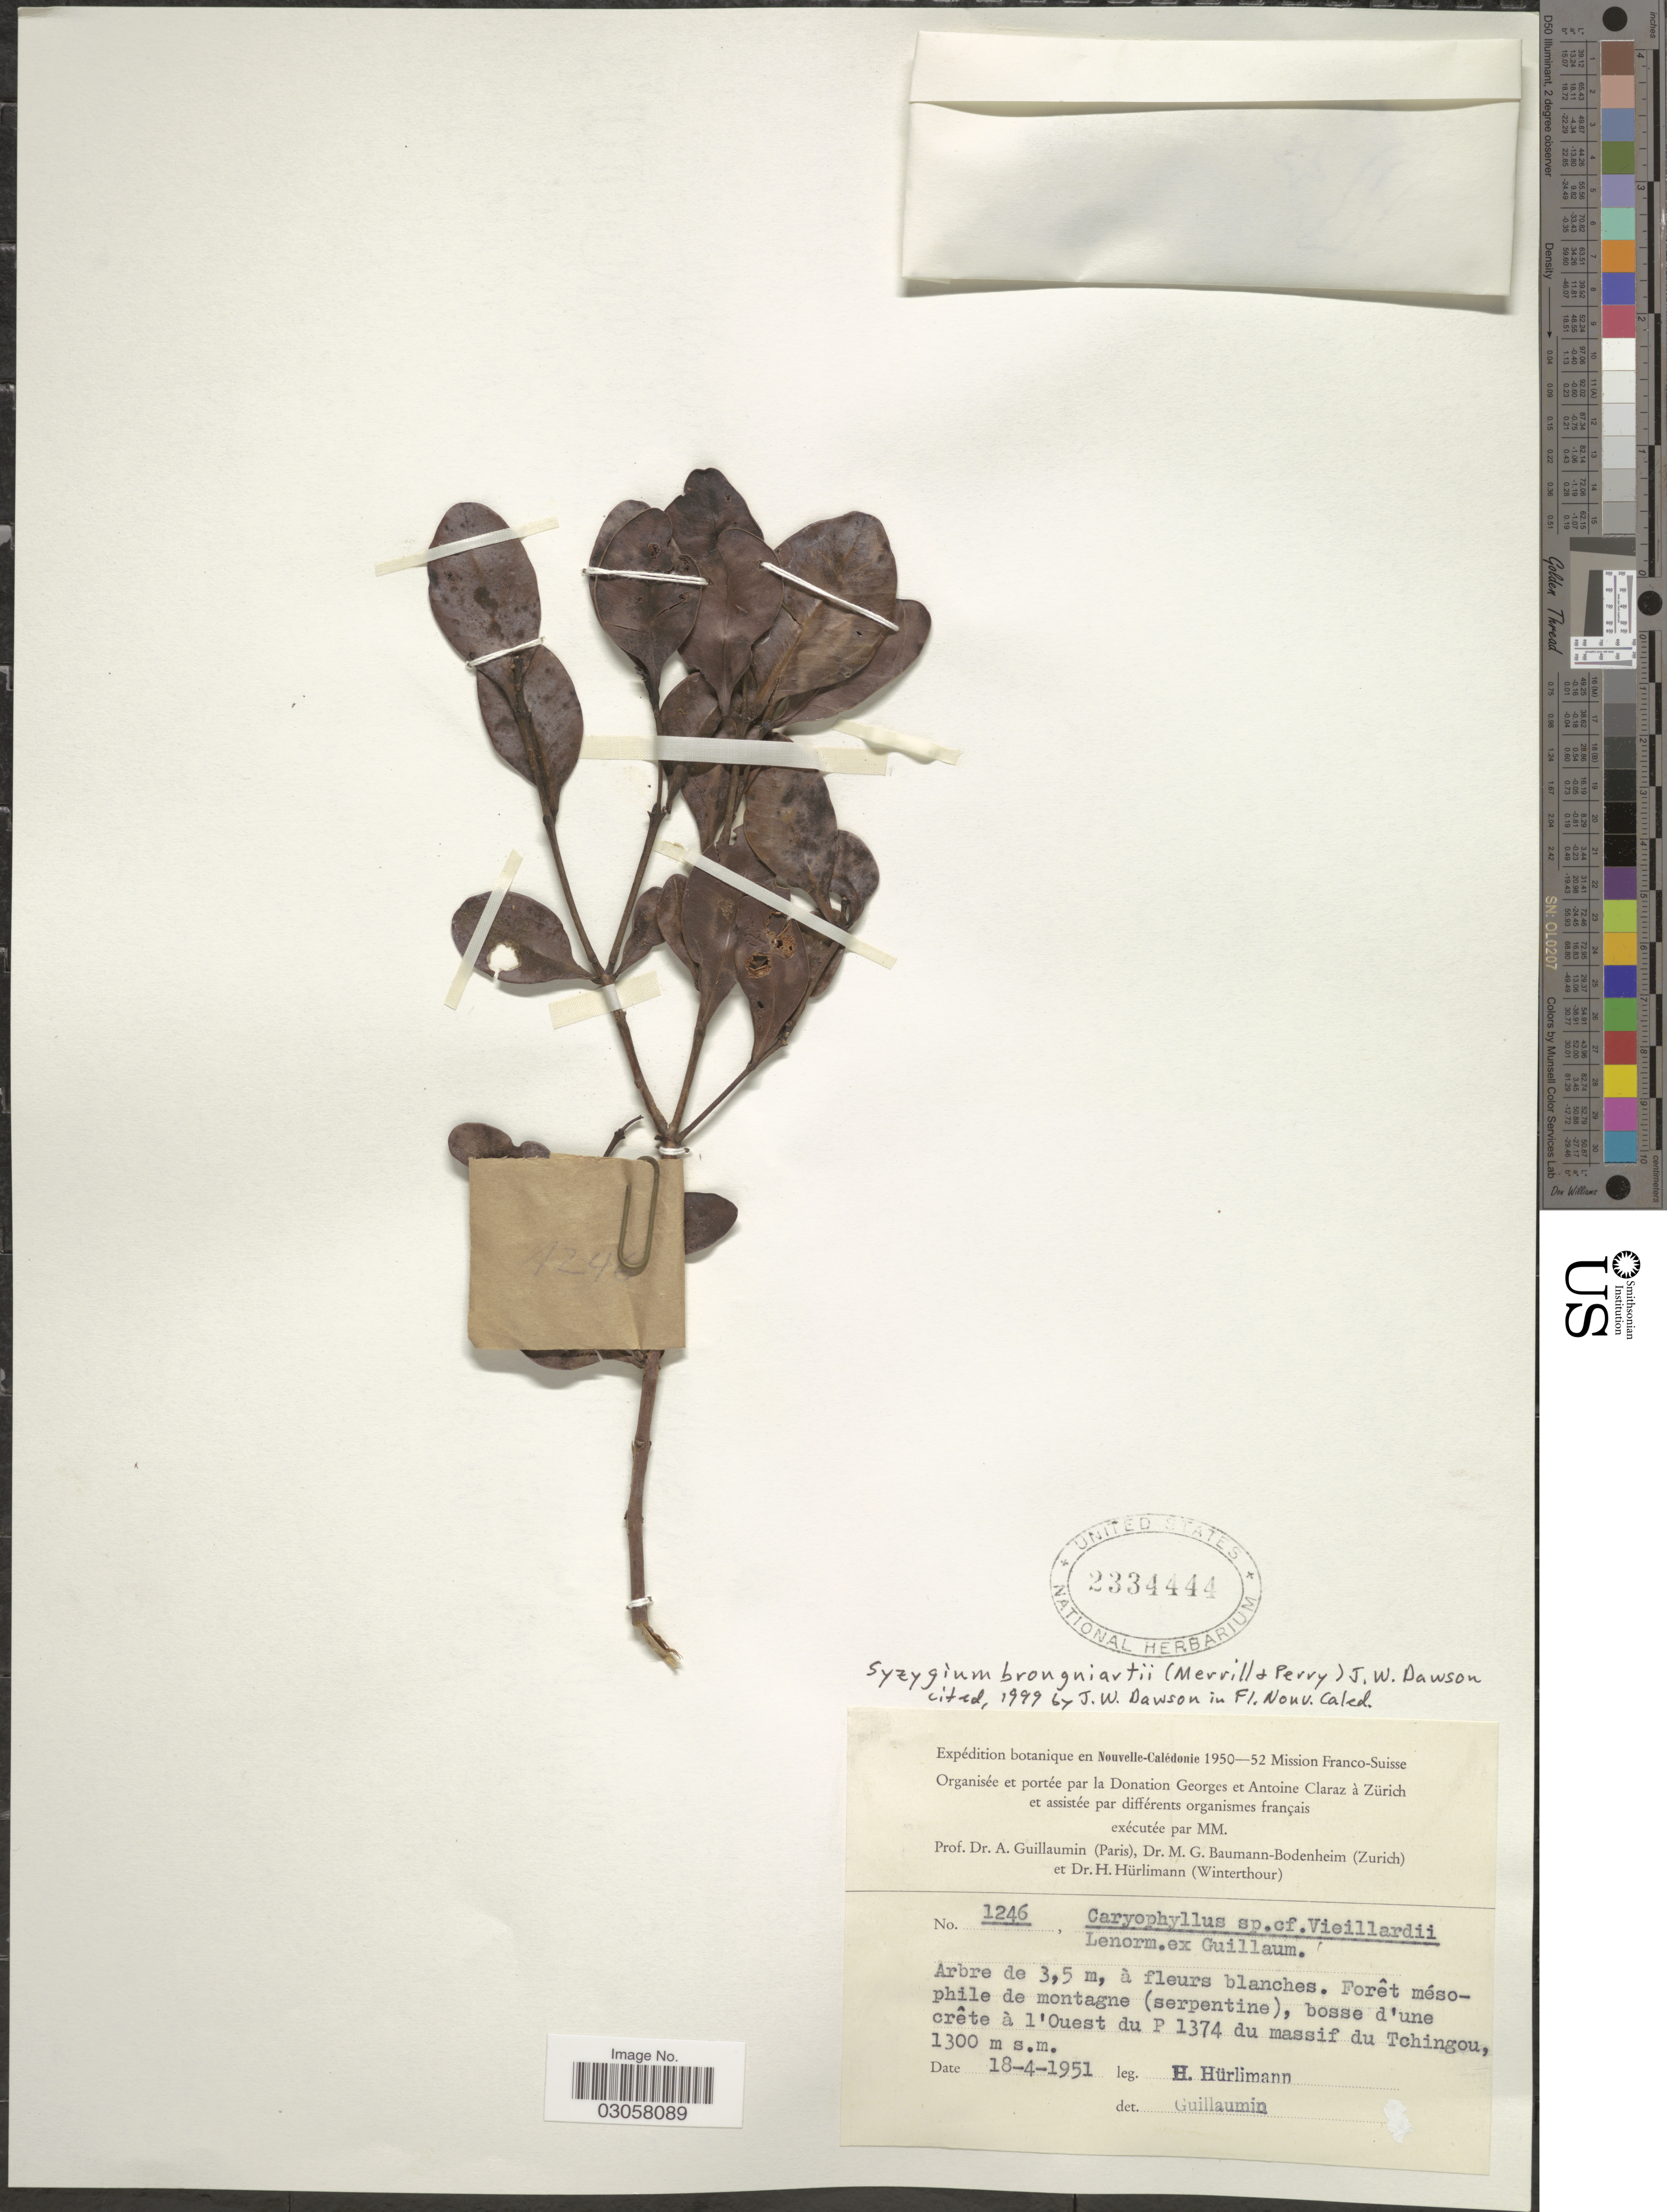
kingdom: Plantae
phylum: Tracheophyta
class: Magnoliopsida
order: Myrtales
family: Myrtaceae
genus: Syzygium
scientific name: Syzygium brongniartii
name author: (Merr. & L.M. Perry) J.W. Dawson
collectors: H. Hürlimann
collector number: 1246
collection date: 1951-04-18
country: New Caledonia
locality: Boss d'une crête à l'Ouest du P 1374 du massif du Tchingou.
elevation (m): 1300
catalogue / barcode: US 2334444